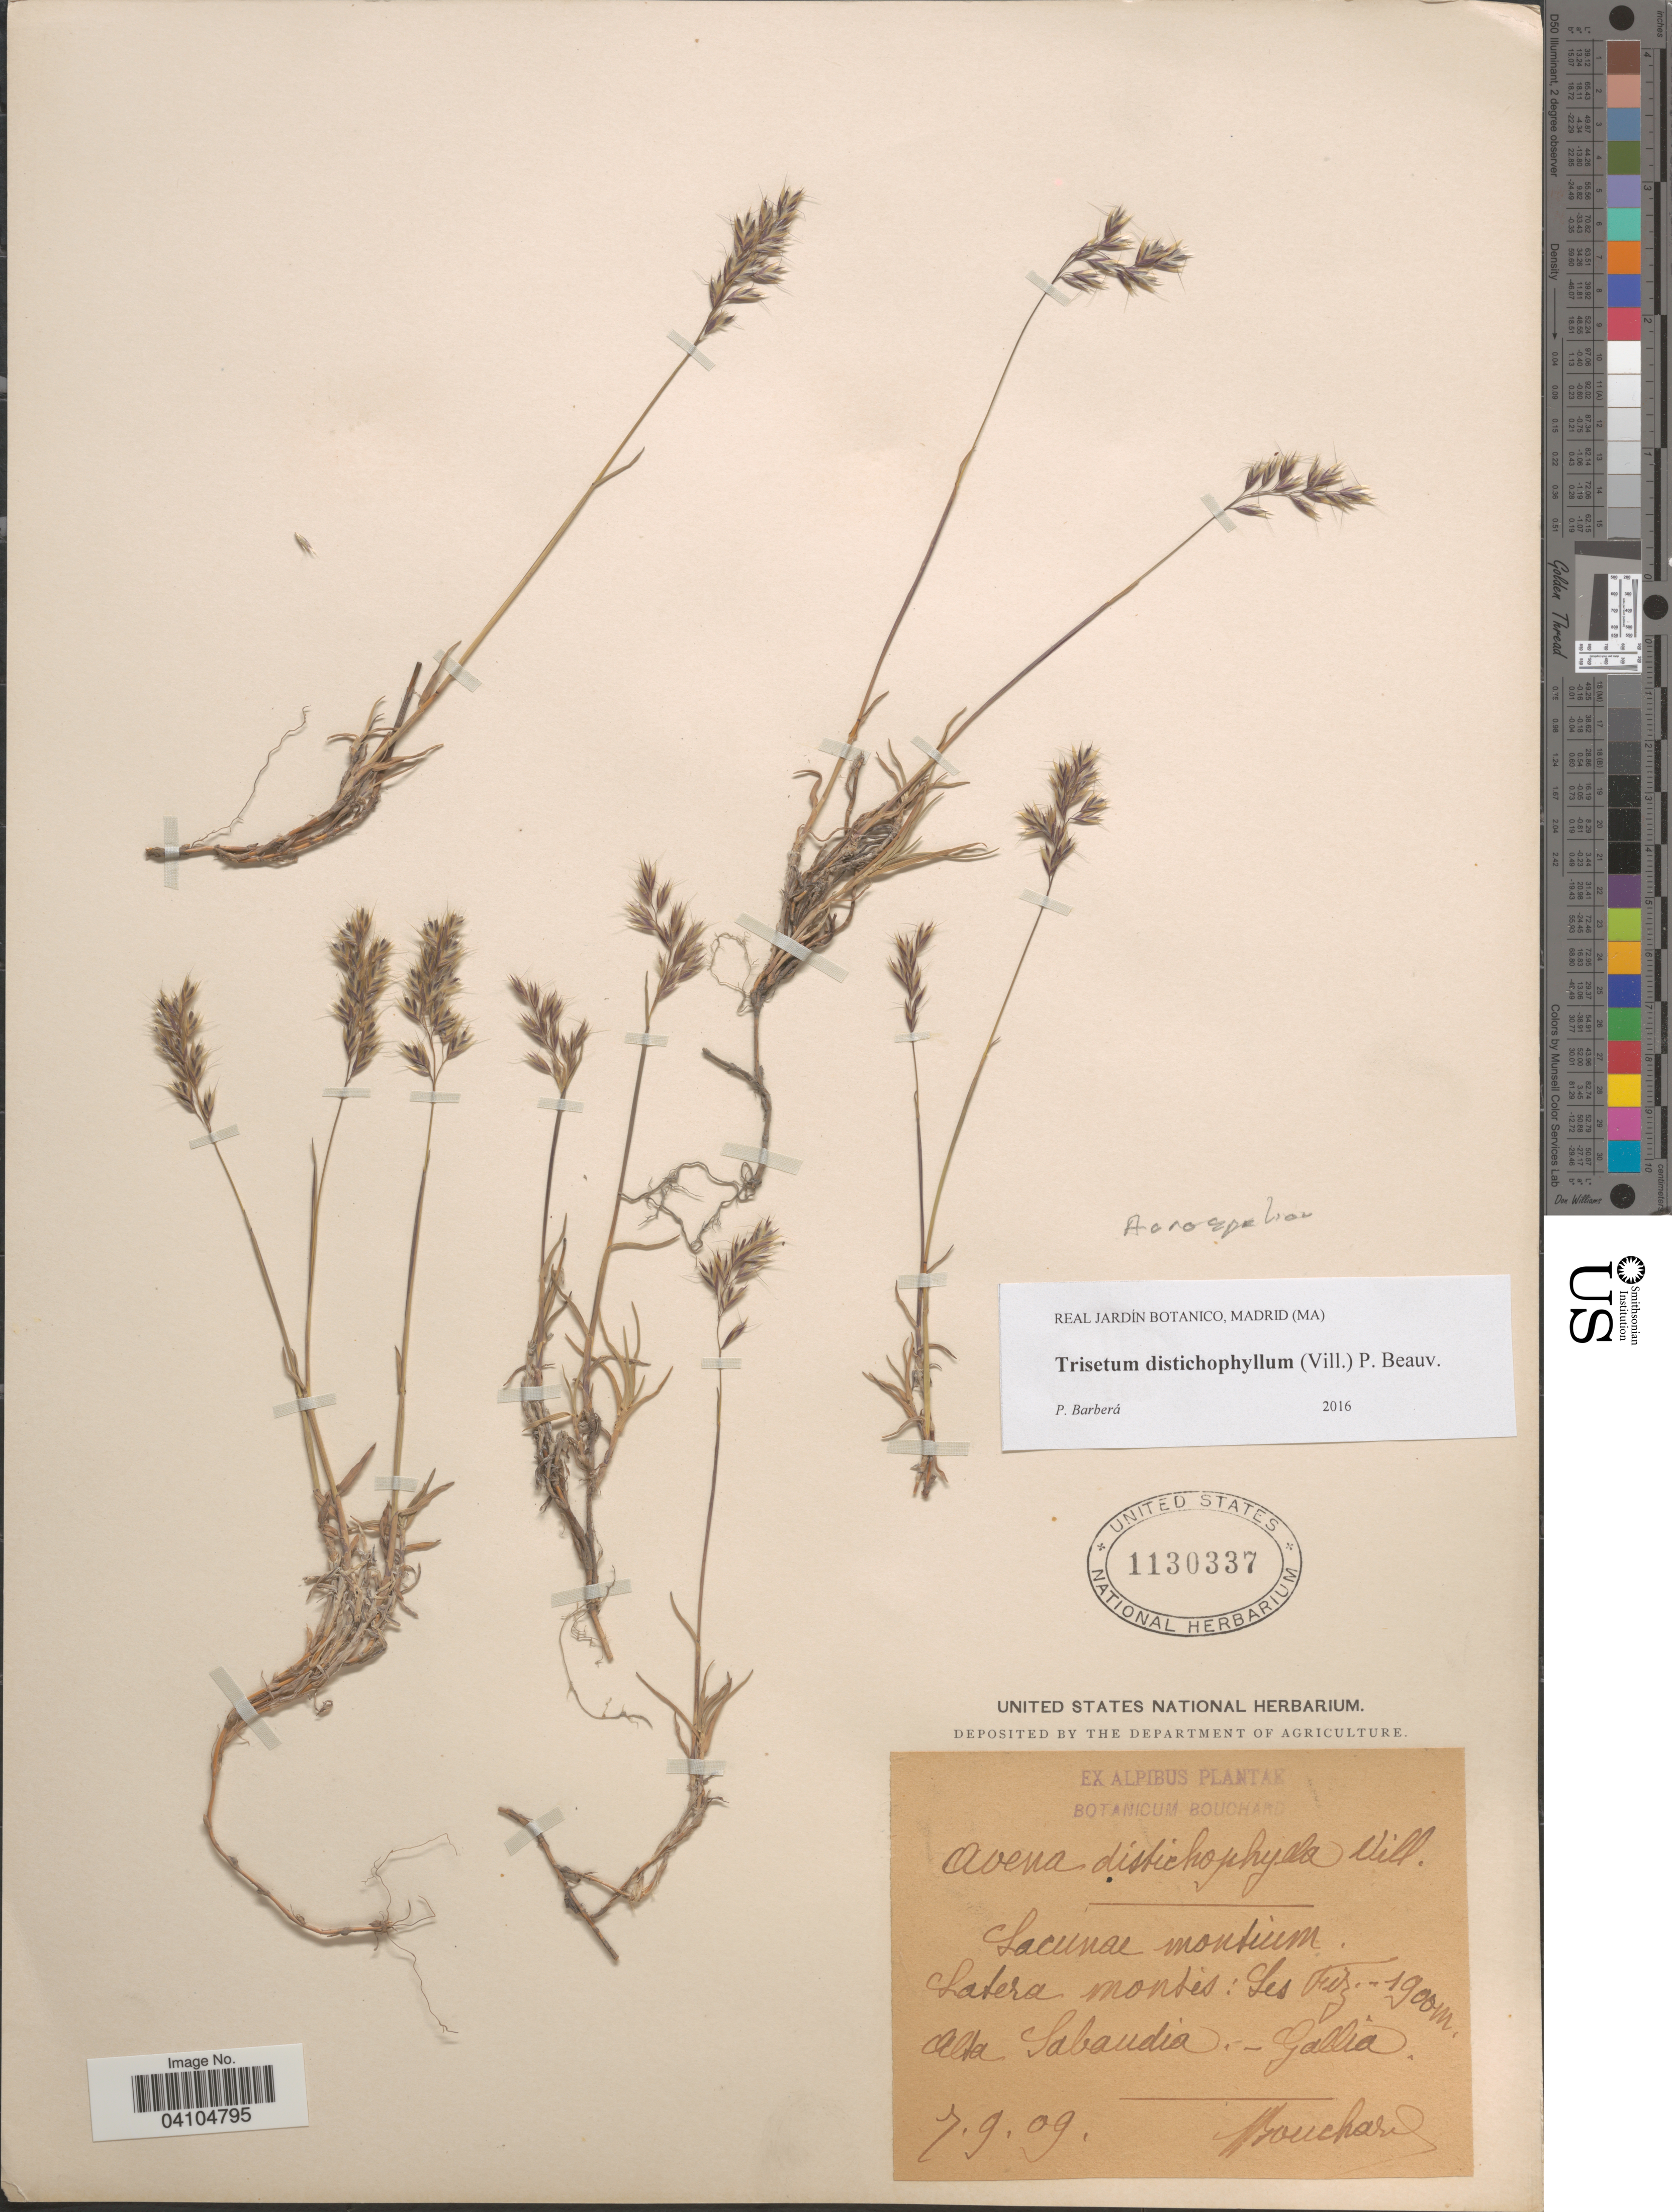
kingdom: Plantae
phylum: Tracheophyta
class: Liliopsida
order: Poales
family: Poaceae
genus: Acrospelion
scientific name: Acrospelion distichophyllum ined.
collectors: -. Bouchard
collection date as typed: Transcribed d/m/y: 7/9/9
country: France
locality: Alpibus. Lacunae montium. Latera montis: Les Fiz. Alta Sabaudia. - Gallia.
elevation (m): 1900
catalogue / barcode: US 1130337